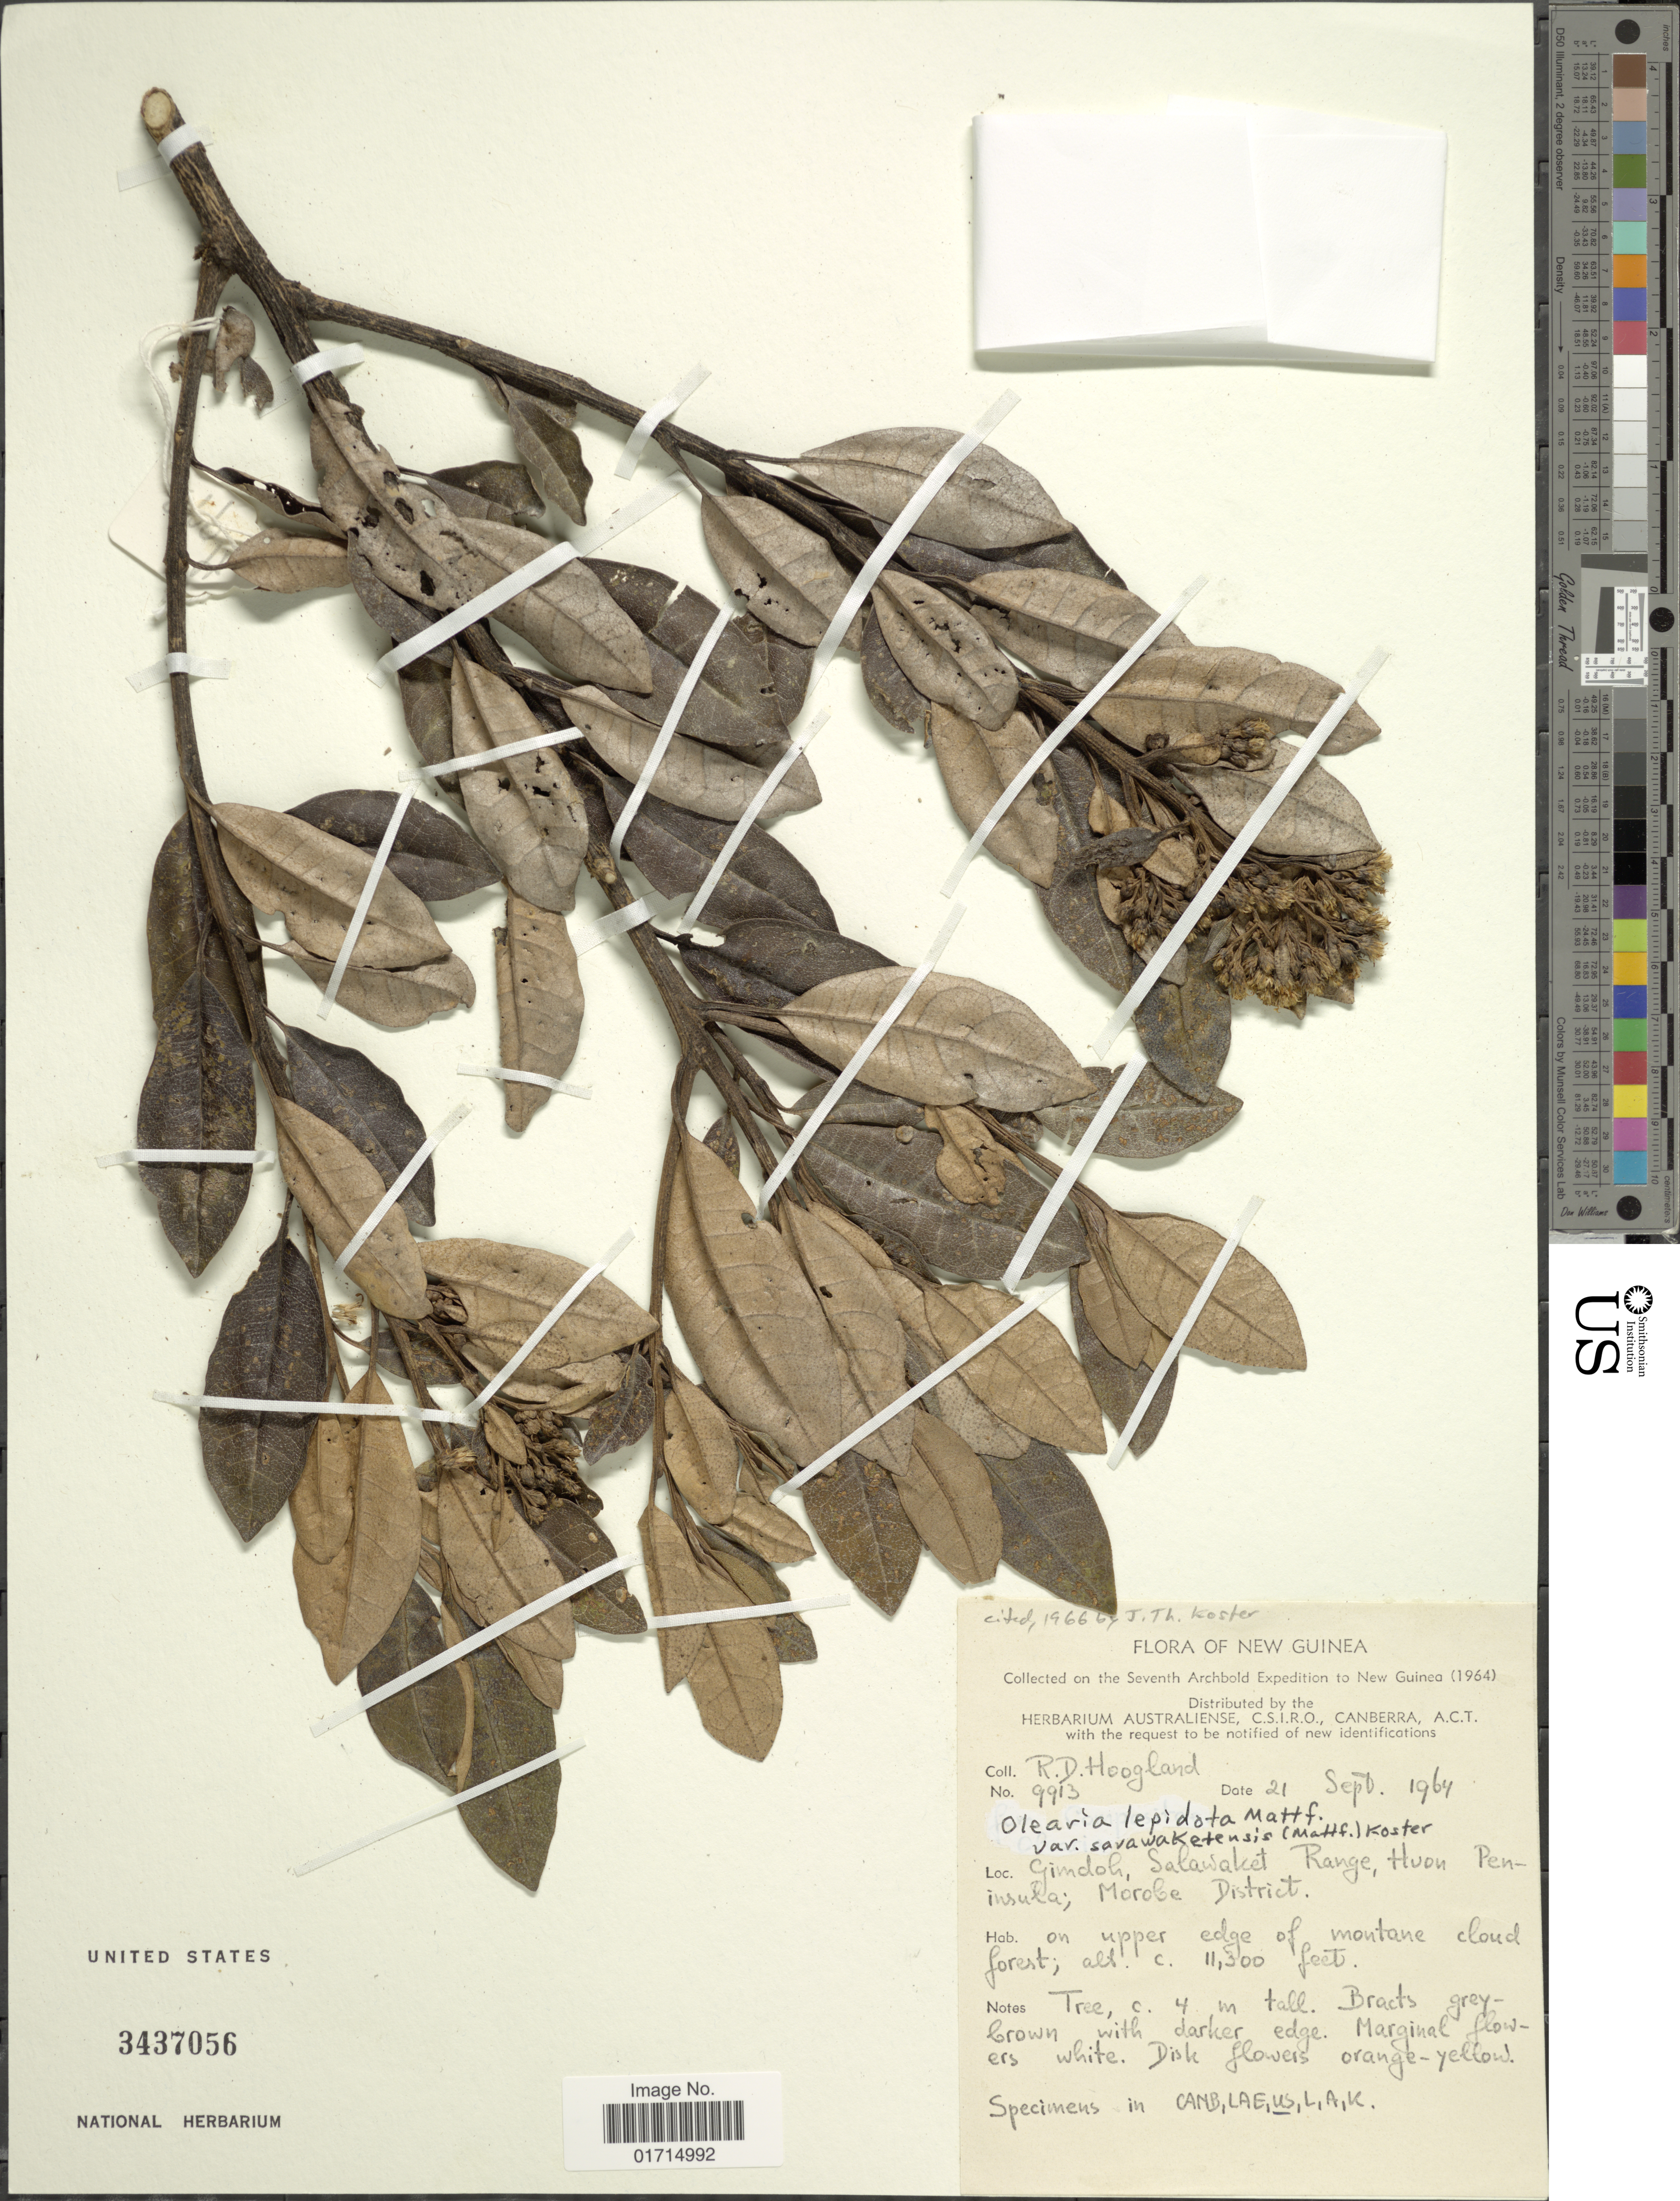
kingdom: Plantae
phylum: Tracheophyta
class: Magnoliopsida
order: Asterales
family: Asteraceae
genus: Olearia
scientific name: Olearia lepidota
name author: Mattf.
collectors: R. D. Hoogland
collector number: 9913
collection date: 1964-09-21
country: Papua New Guinea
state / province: Morobe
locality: Gimdoh, Salwaket Range, Huon Peninsula; Morobe District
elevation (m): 3444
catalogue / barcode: US 3437056